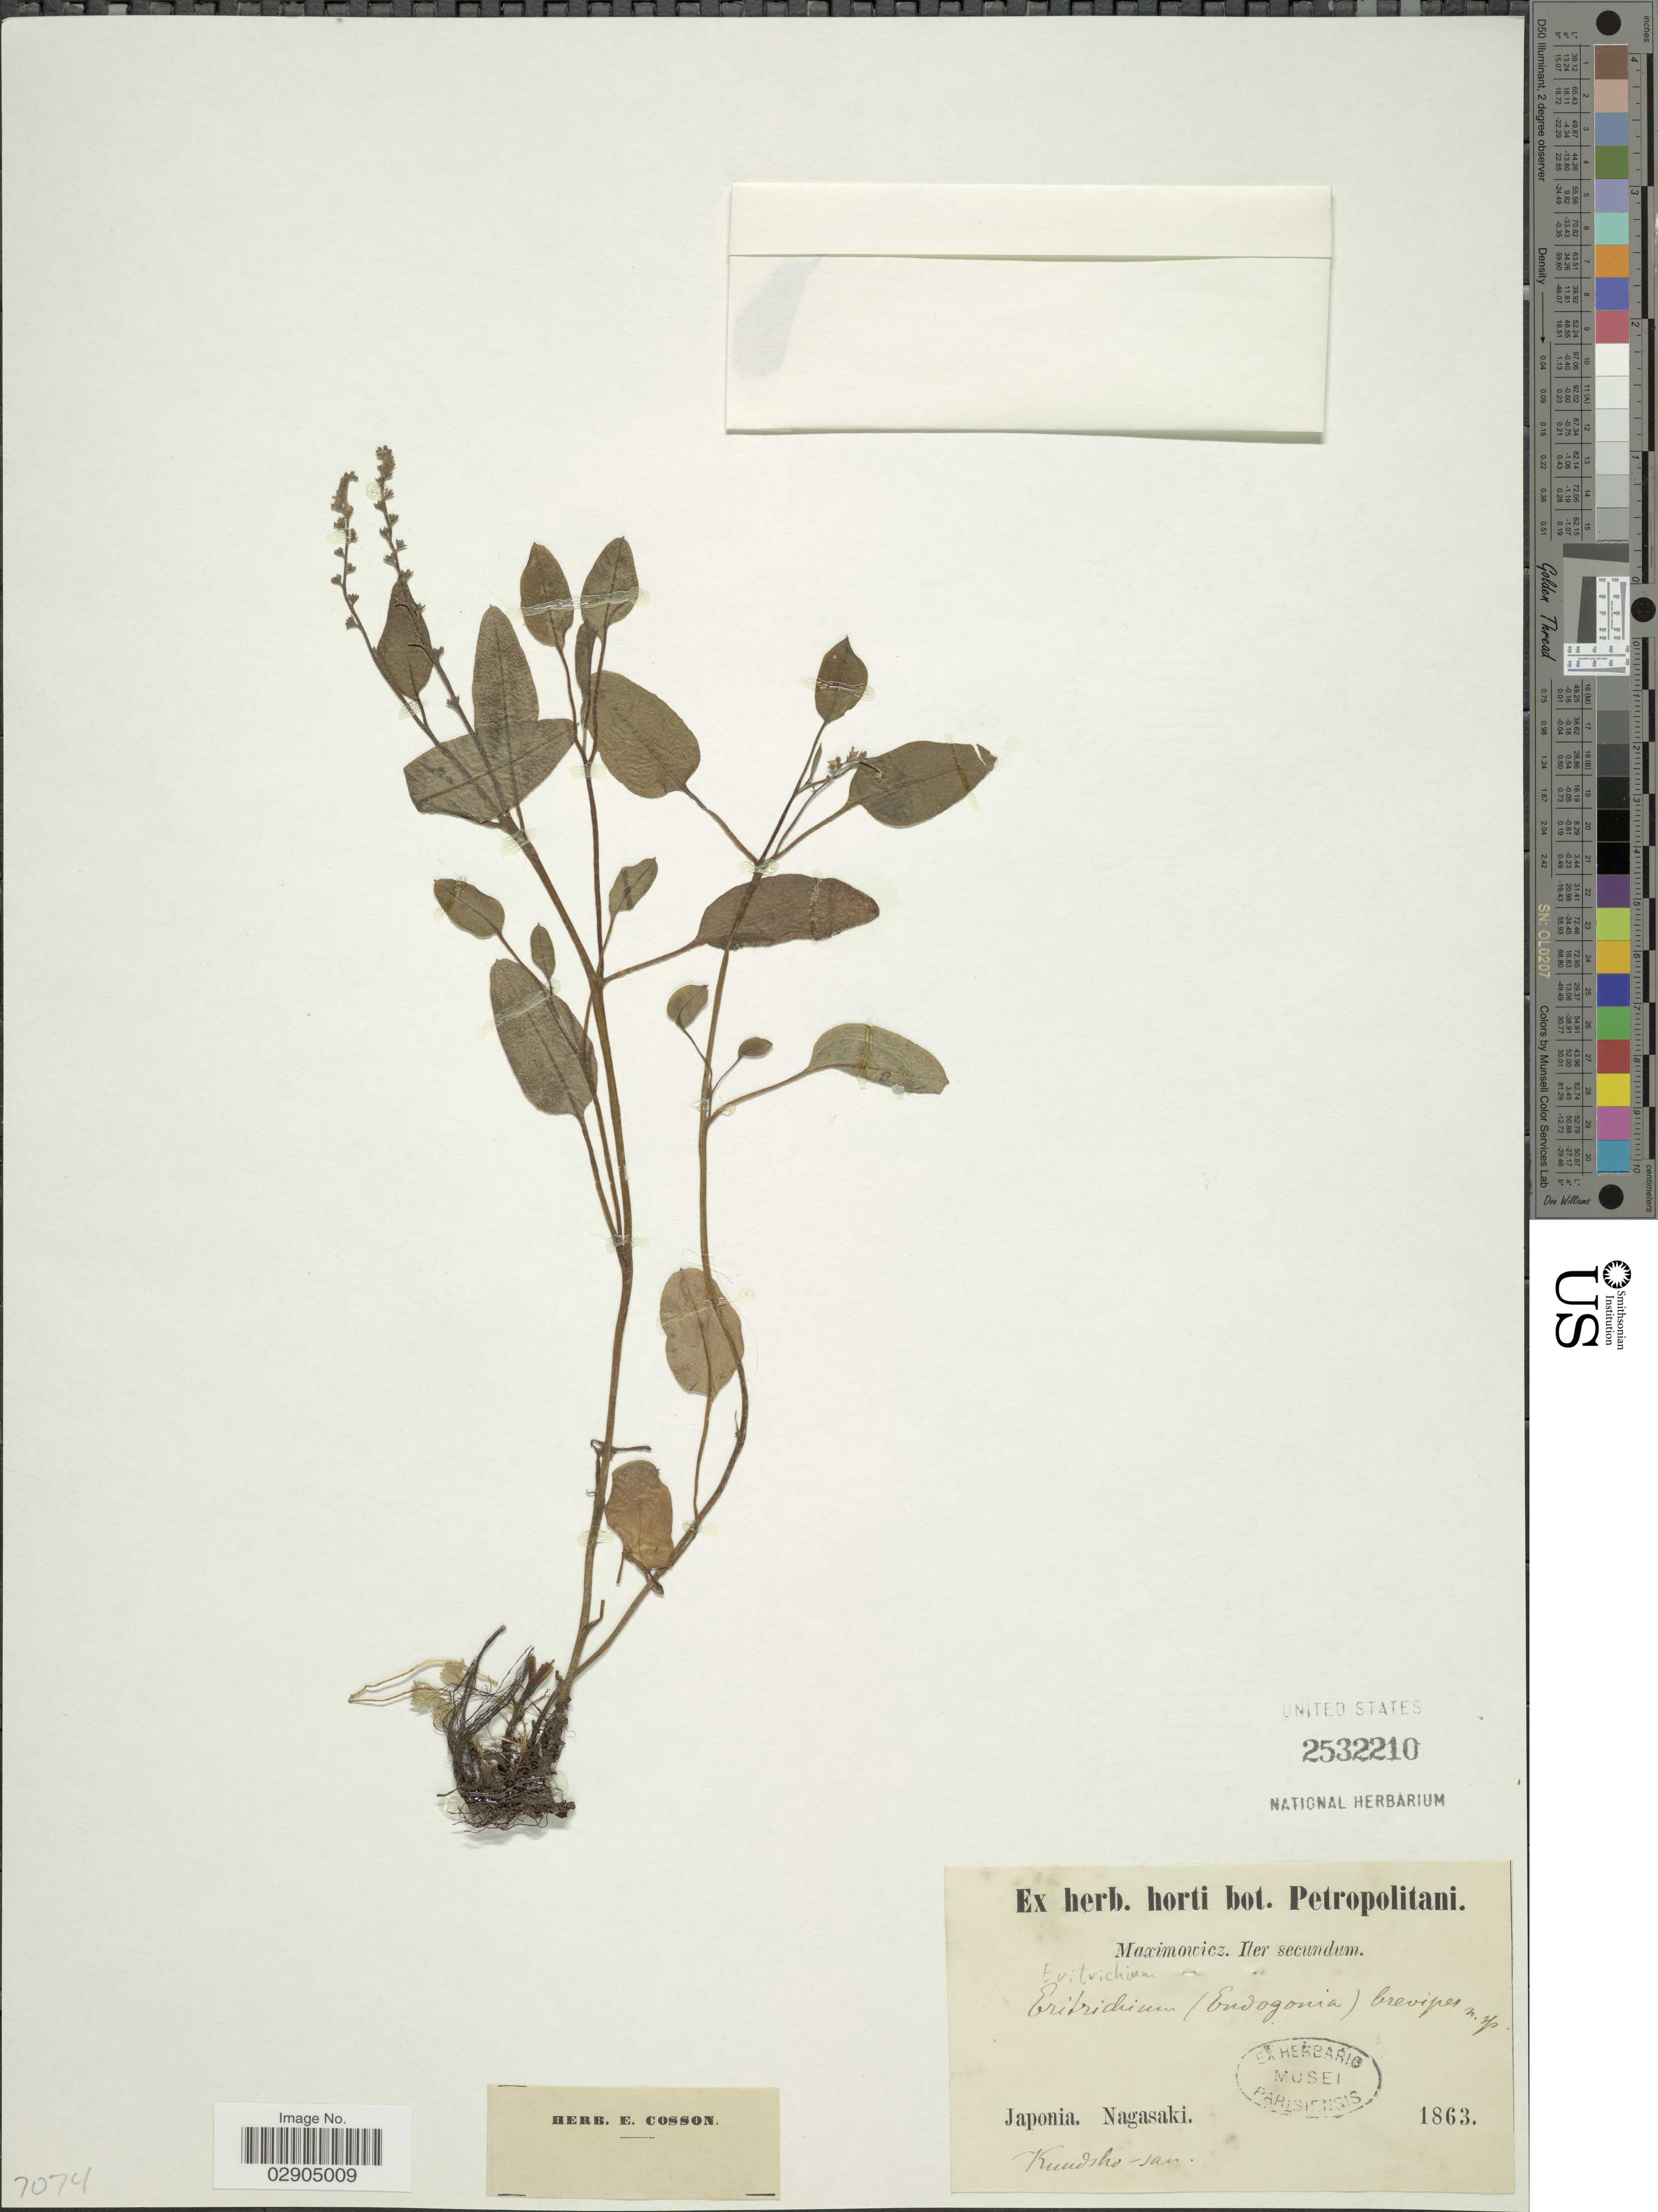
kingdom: Plantae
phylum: Tracheophyta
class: Magnoliopsida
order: Boraginales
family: Boraginaceae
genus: Eritrichium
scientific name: Eritrichium brevipes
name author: Maxim.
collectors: Maximowicz, --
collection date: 1863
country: Japan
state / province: Nagasaki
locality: Kundsho-san.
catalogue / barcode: US 2532210